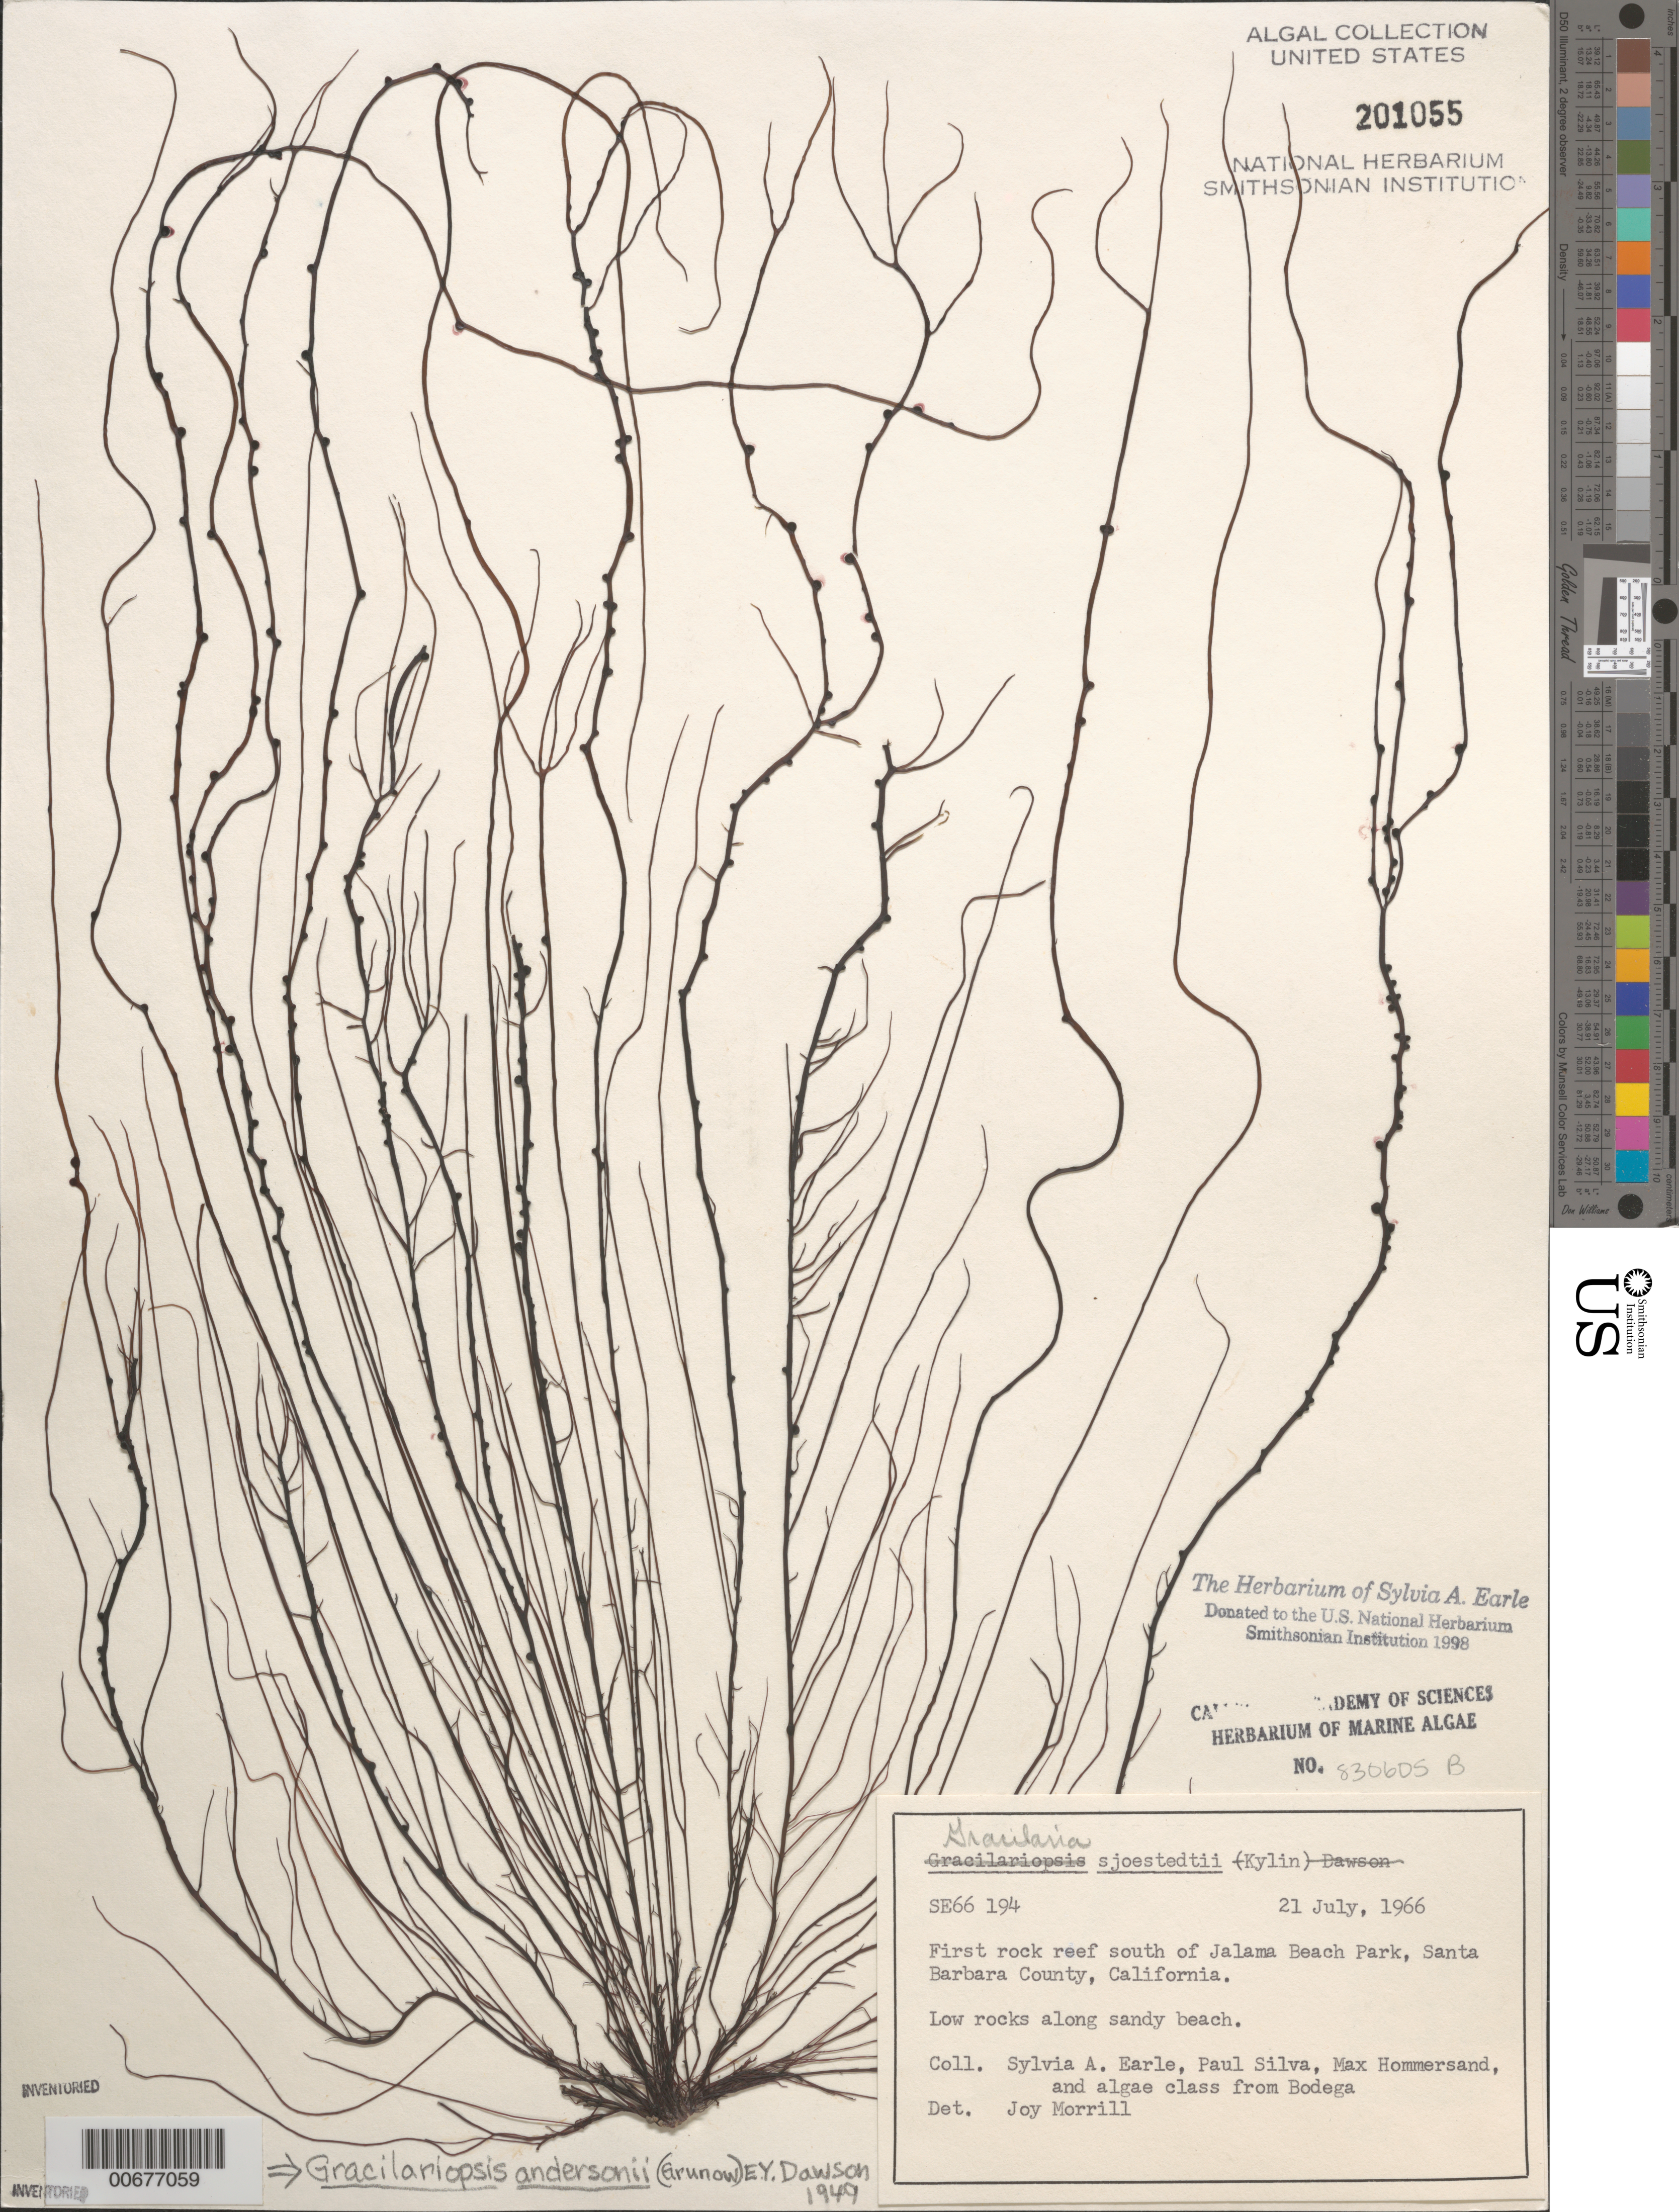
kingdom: Plantae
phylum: Rhodophyta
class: Florideophyceae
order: Gracilariales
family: Gracilariaceae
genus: Gracilariopsis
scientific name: Gracilariopsis andersonii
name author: (Grunow) E.Y. Dawson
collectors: S. A. Earle, P. C. Silva, M. H. Hommersand & Bodega Algae Class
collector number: SE 66194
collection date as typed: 21 Jul 1966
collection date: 1966-07-21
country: United States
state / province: California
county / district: Santa Barbara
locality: Reef south of Jalama Beach Park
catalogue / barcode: US 201055